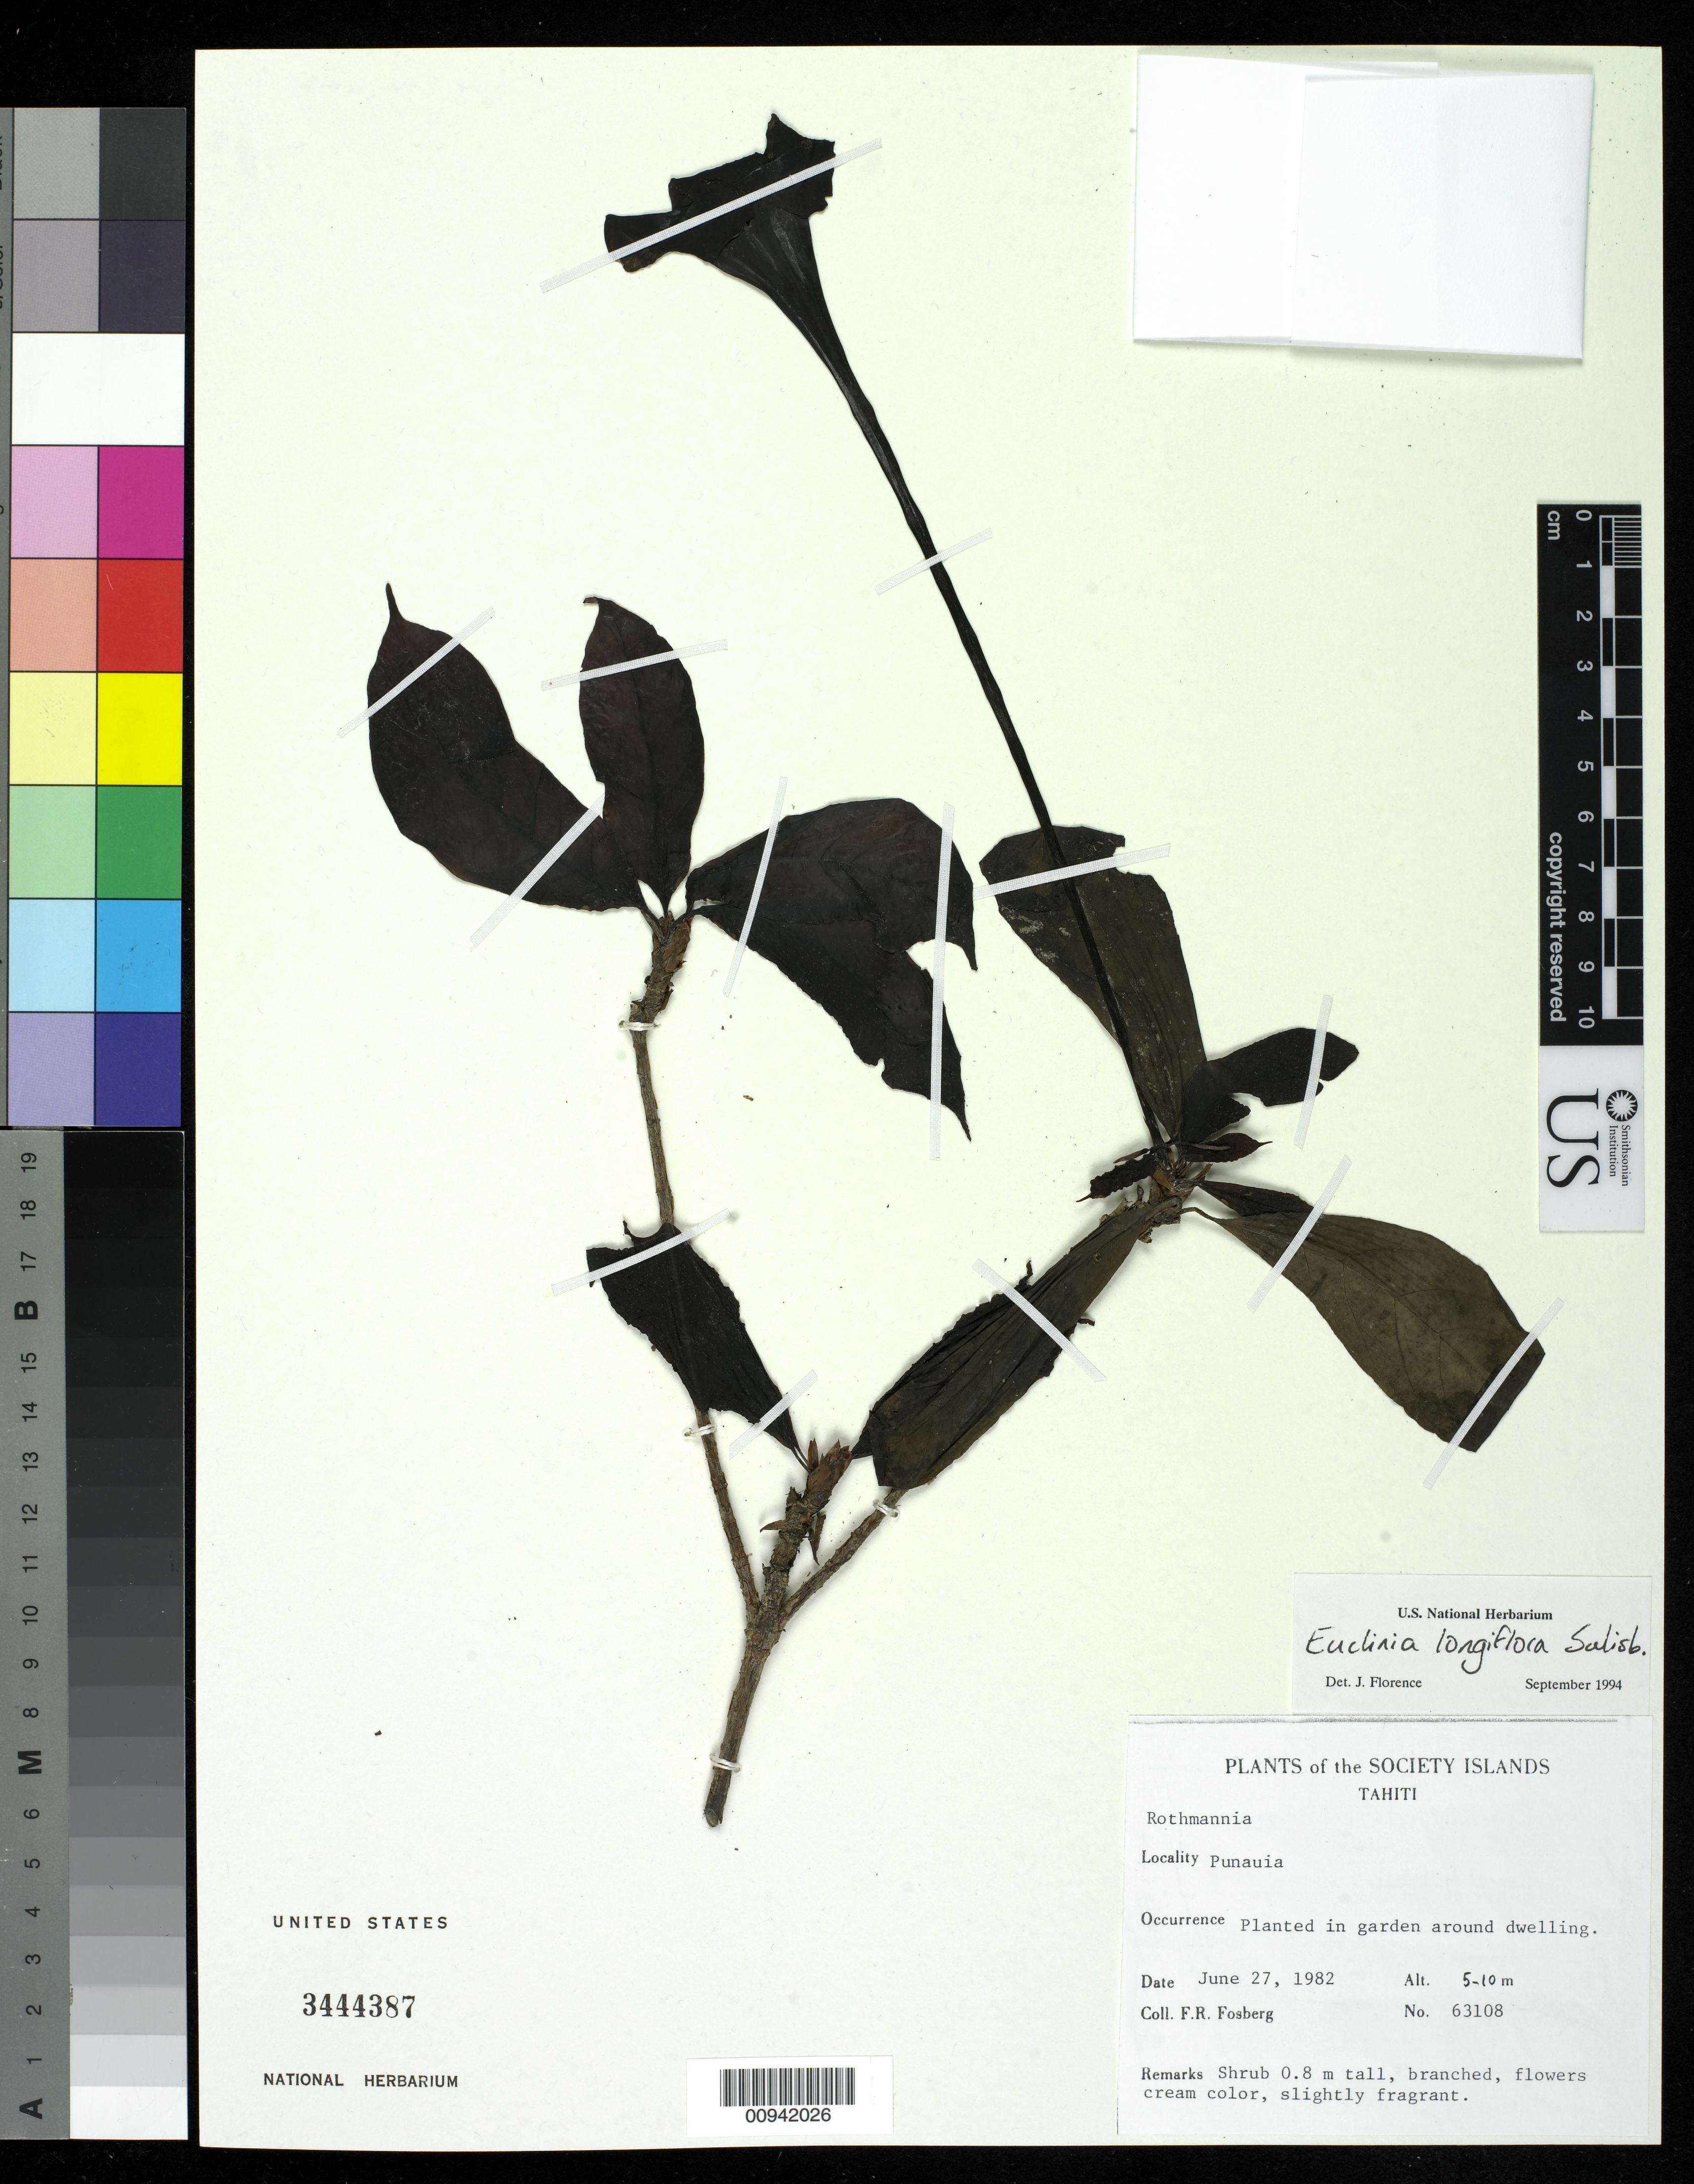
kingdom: Plantae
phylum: Tracheophyta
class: Magnoliopsida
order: Gentianales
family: Rubiaceae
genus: Euclinia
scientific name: Euclinia longiflora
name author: Salisb.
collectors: F. R. Fosberg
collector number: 63108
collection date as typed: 27 Jun 1982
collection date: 1982-06-27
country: French Polynesia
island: Tahiti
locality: Punauia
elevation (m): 5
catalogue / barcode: US 3444387